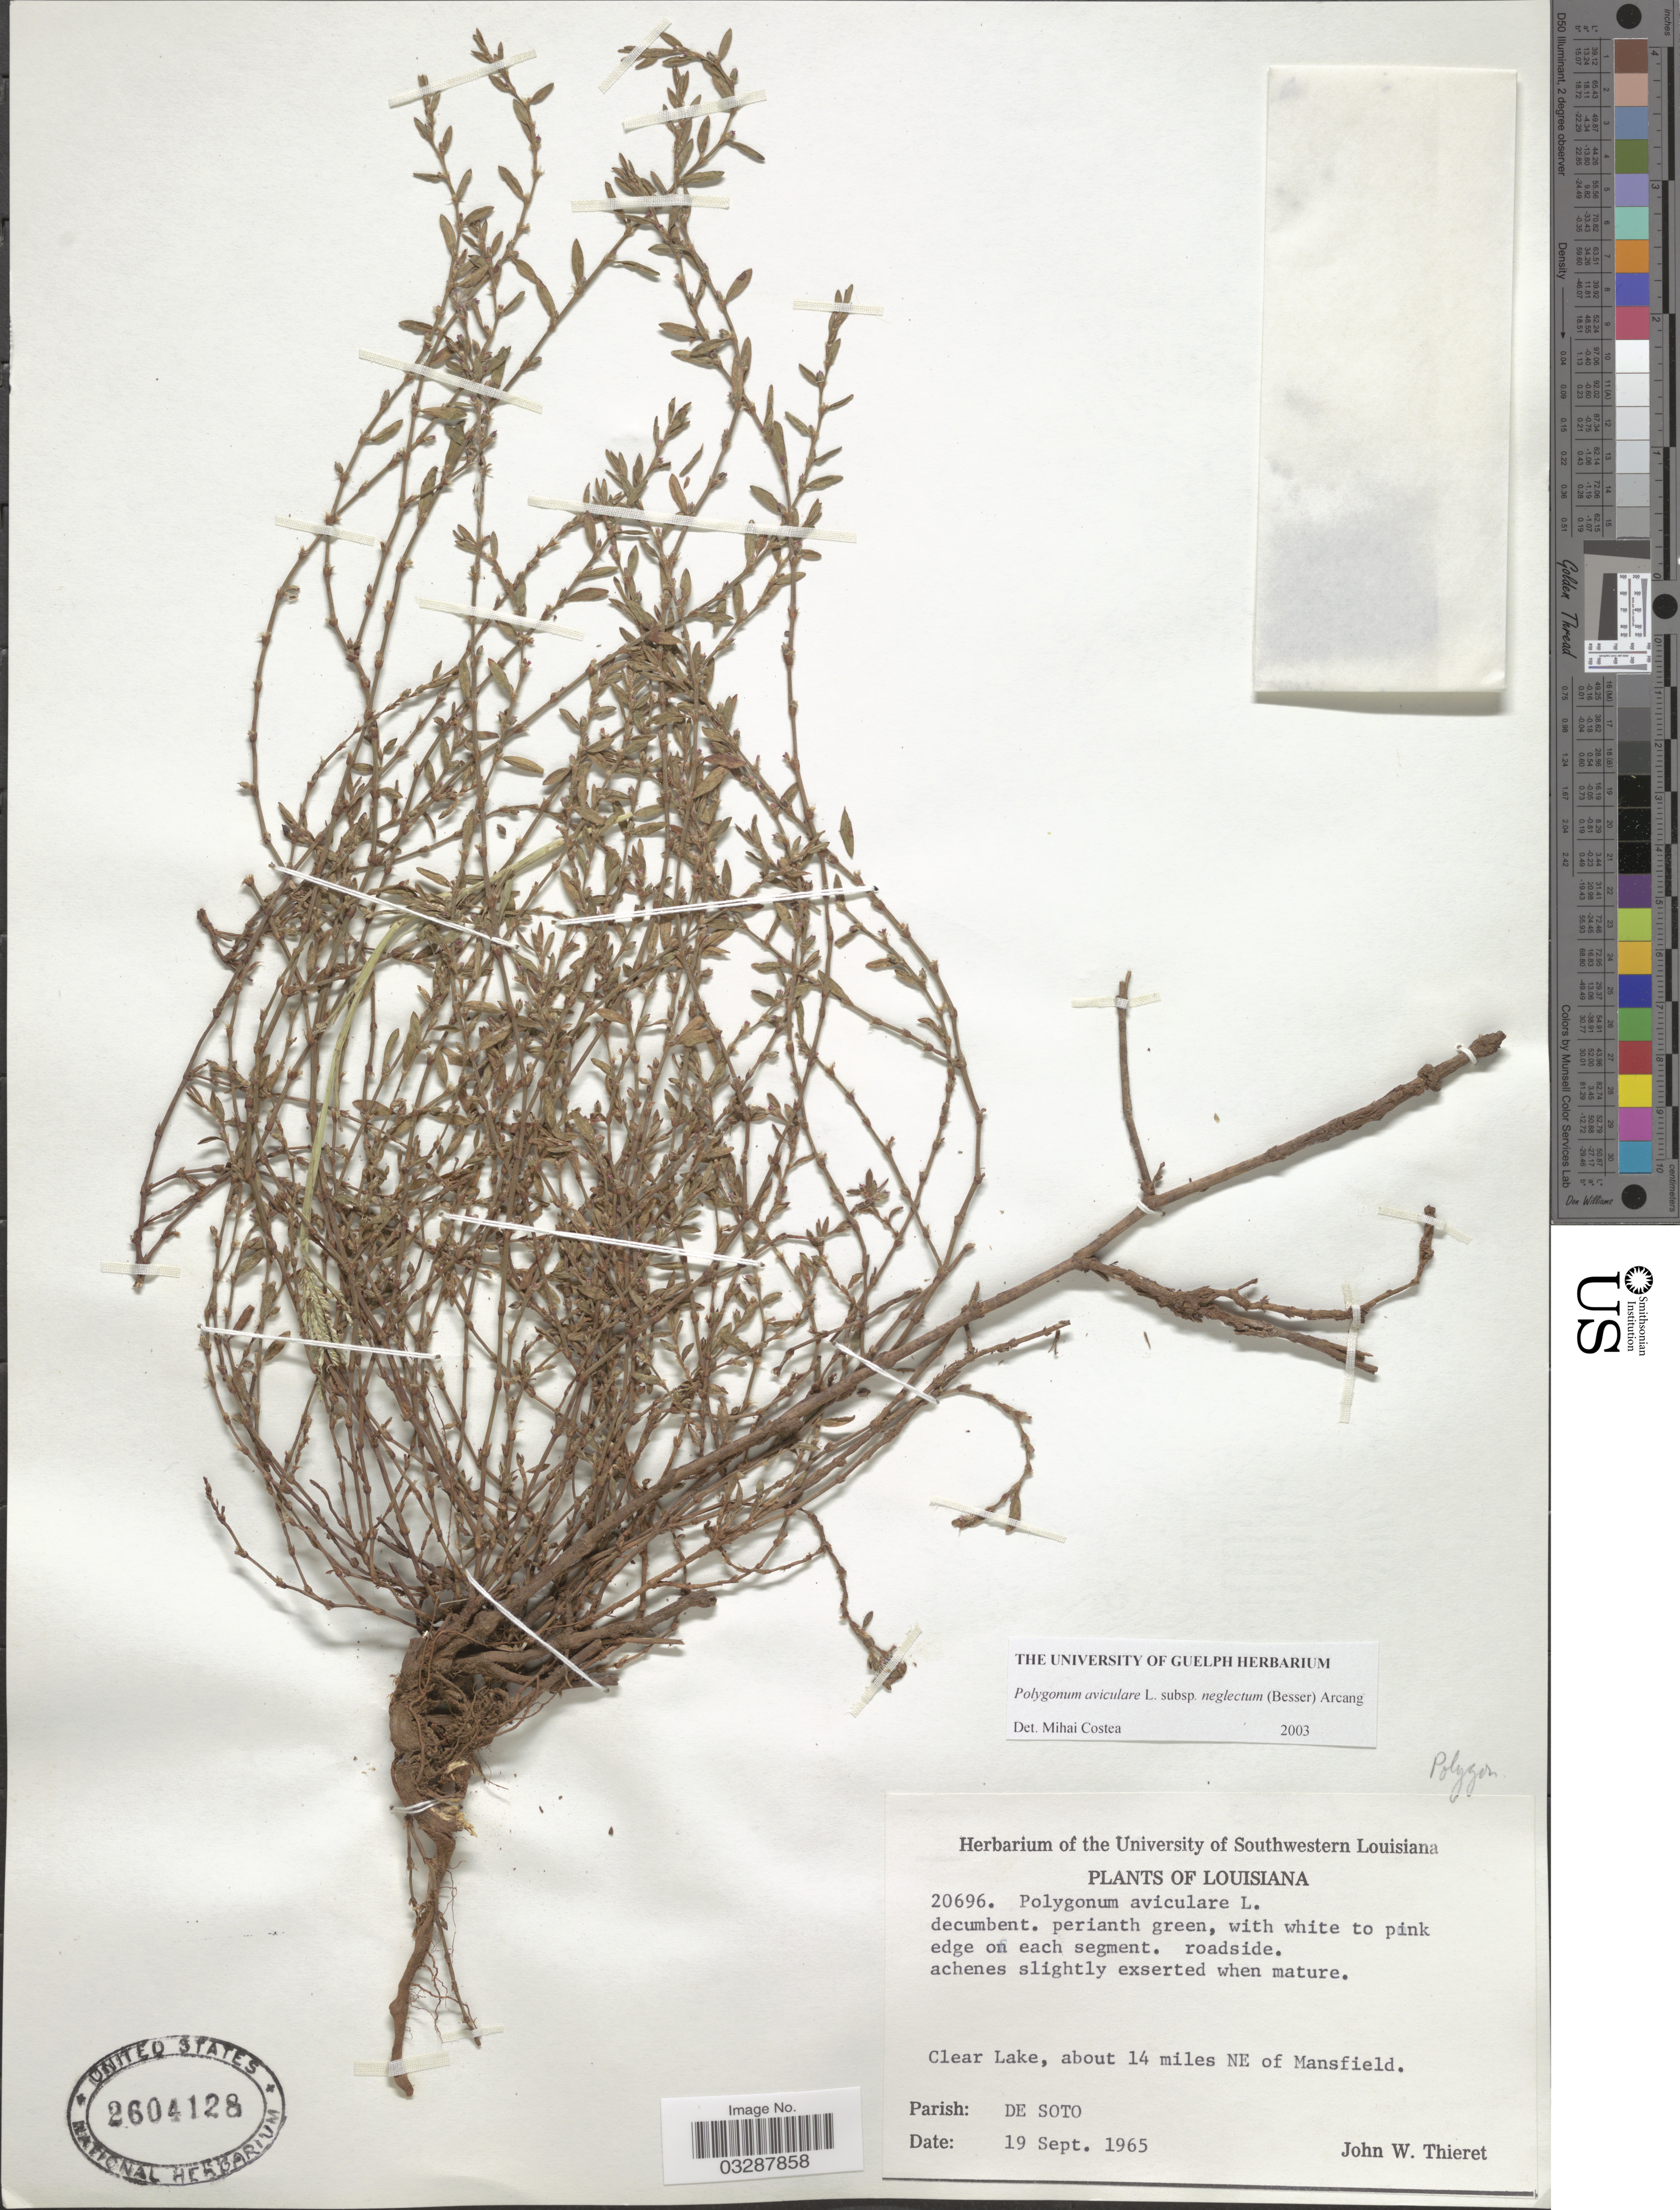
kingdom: Plantae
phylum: Tracheophyta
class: Magnoliopsida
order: Caryophyllales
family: Polygonaceae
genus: Polygonum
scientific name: Polygonum aviculare subsp. neglectum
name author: (Besser) Arcang.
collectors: J. W. Thieret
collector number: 20696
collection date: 1965-09-19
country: United States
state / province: Louisiana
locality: Clear Lake, about 14 miles NE of Mansfield. Parish: De Soto.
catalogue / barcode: US 2604128